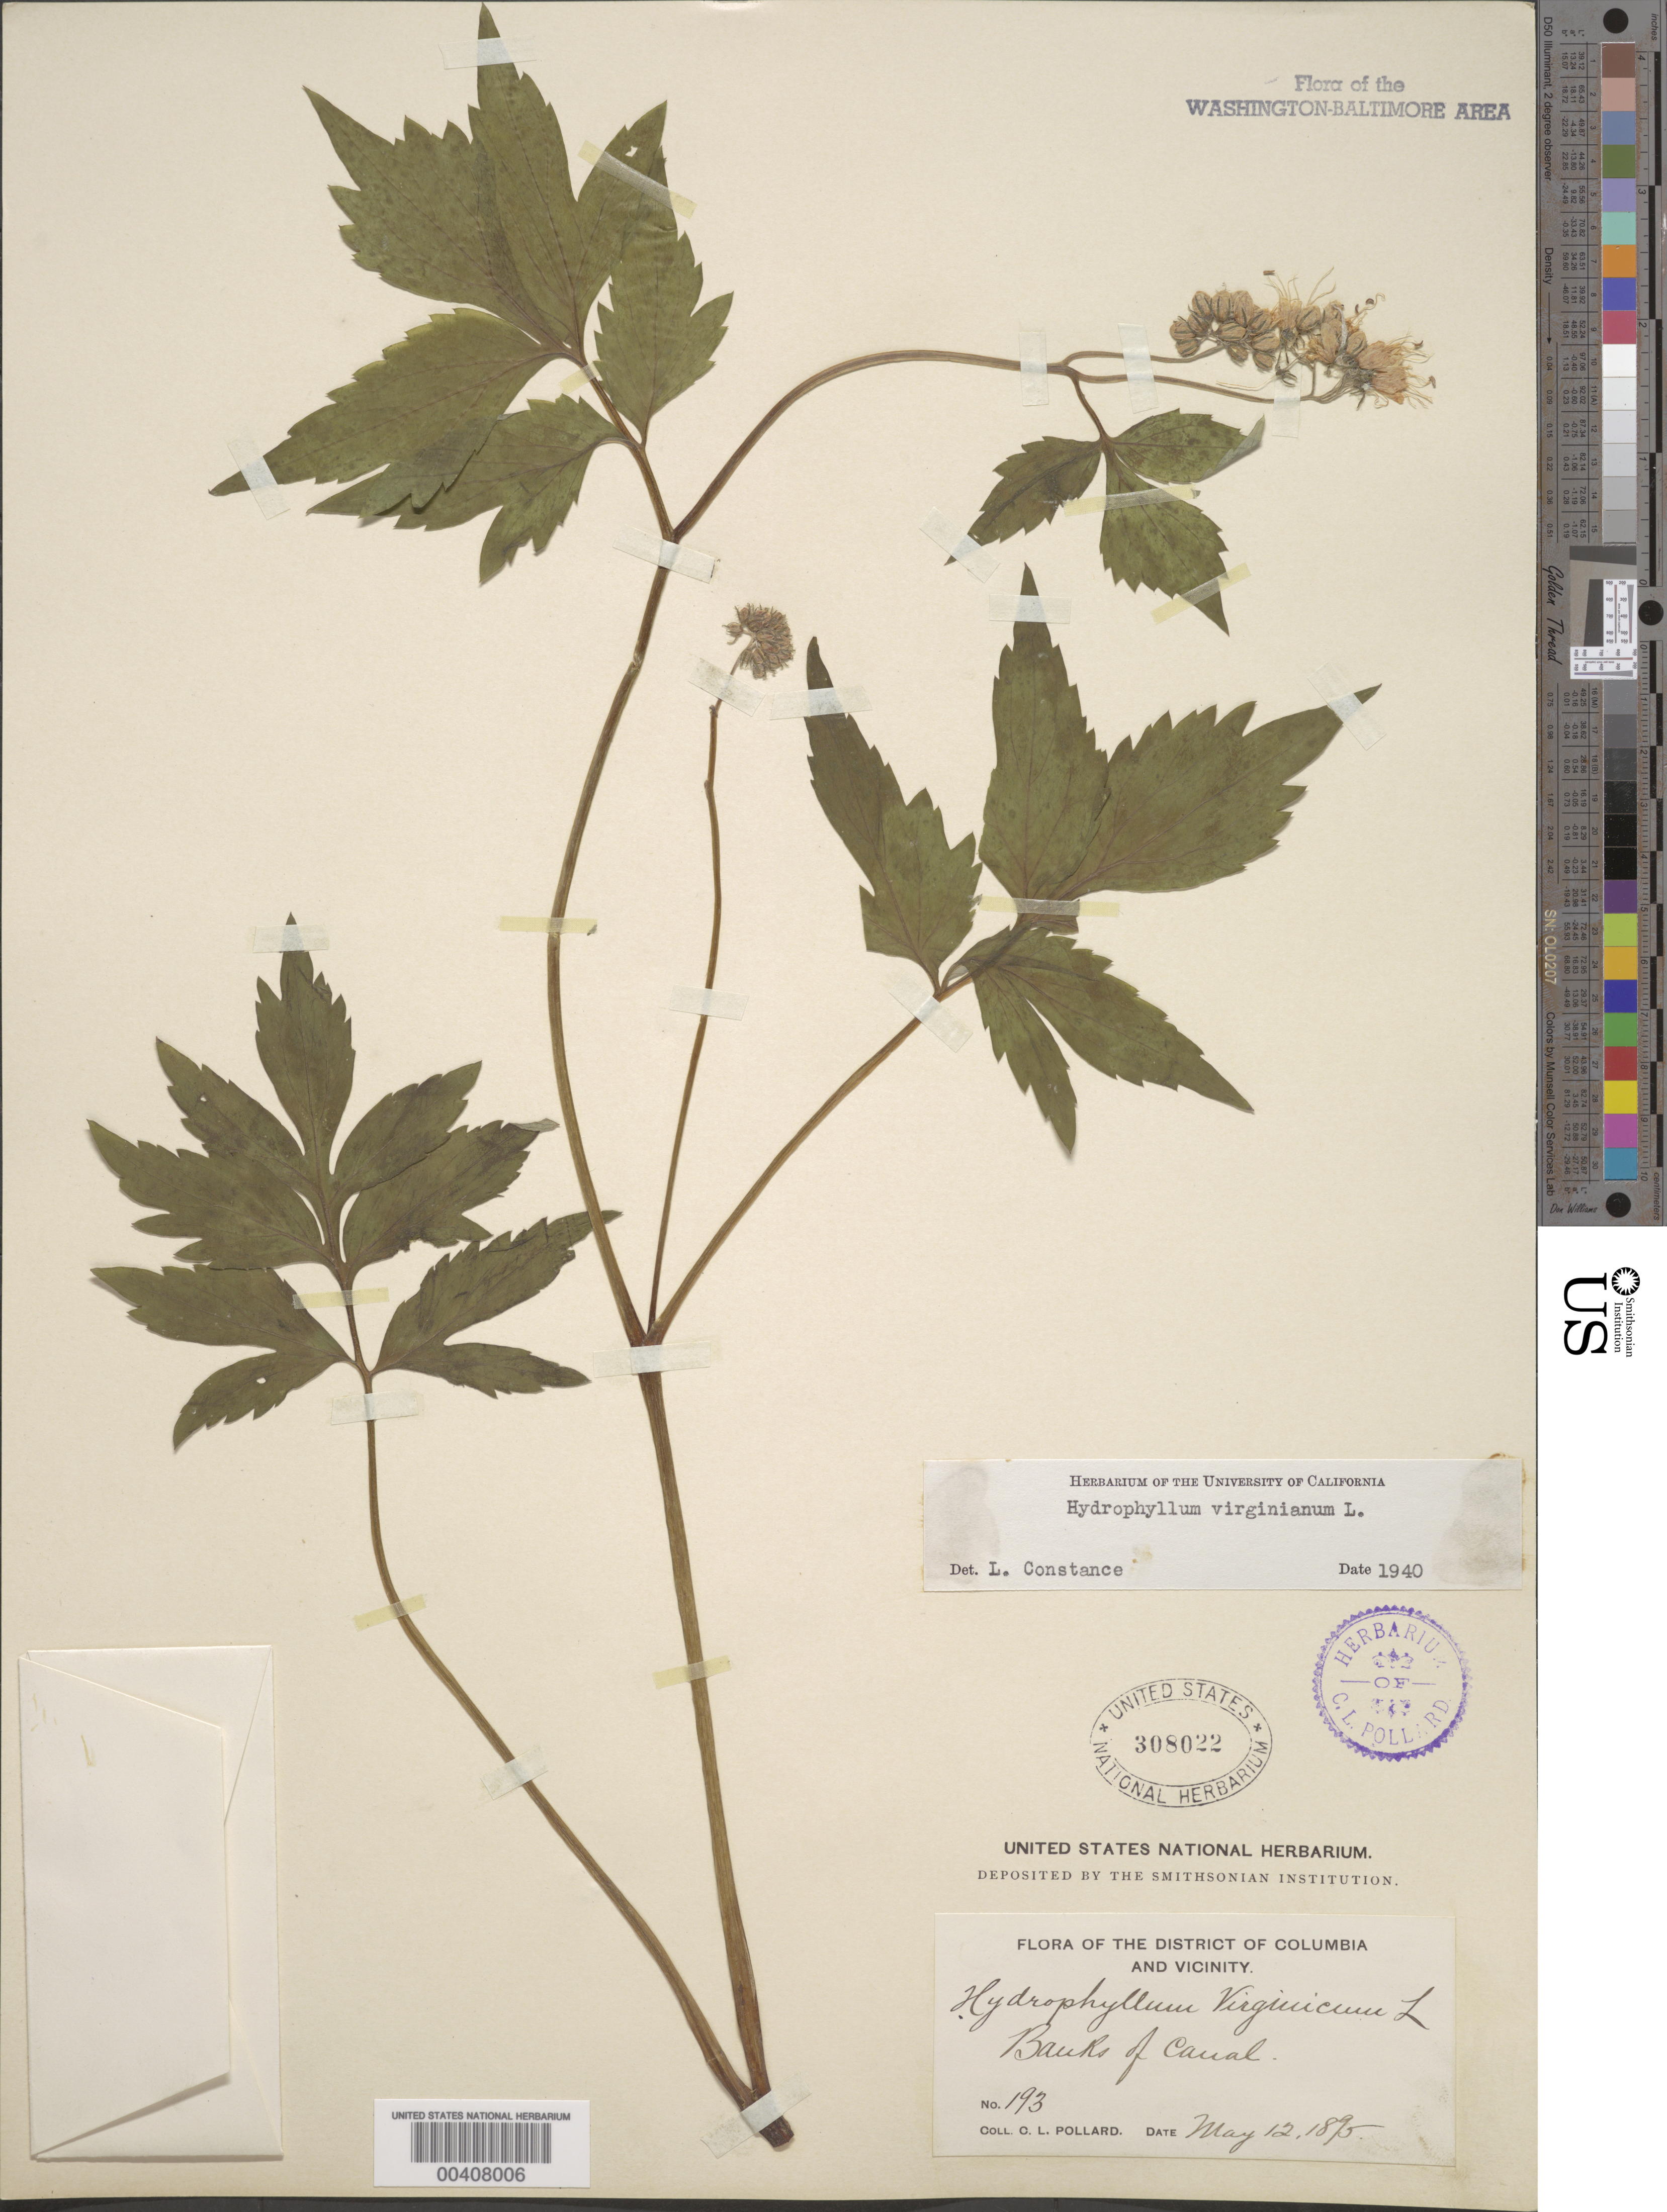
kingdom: Plantae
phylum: Tracheophyta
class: Magnoliopsida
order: Boraginales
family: Hydrophyllaceae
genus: Hydrophyllum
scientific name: Hydrophyllum virginianum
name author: L.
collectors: C. L. Pollard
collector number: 193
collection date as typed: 12 May 1895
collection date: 1895-05-12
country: United States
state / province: Maryland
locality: Along Canal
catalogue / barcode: US 308022